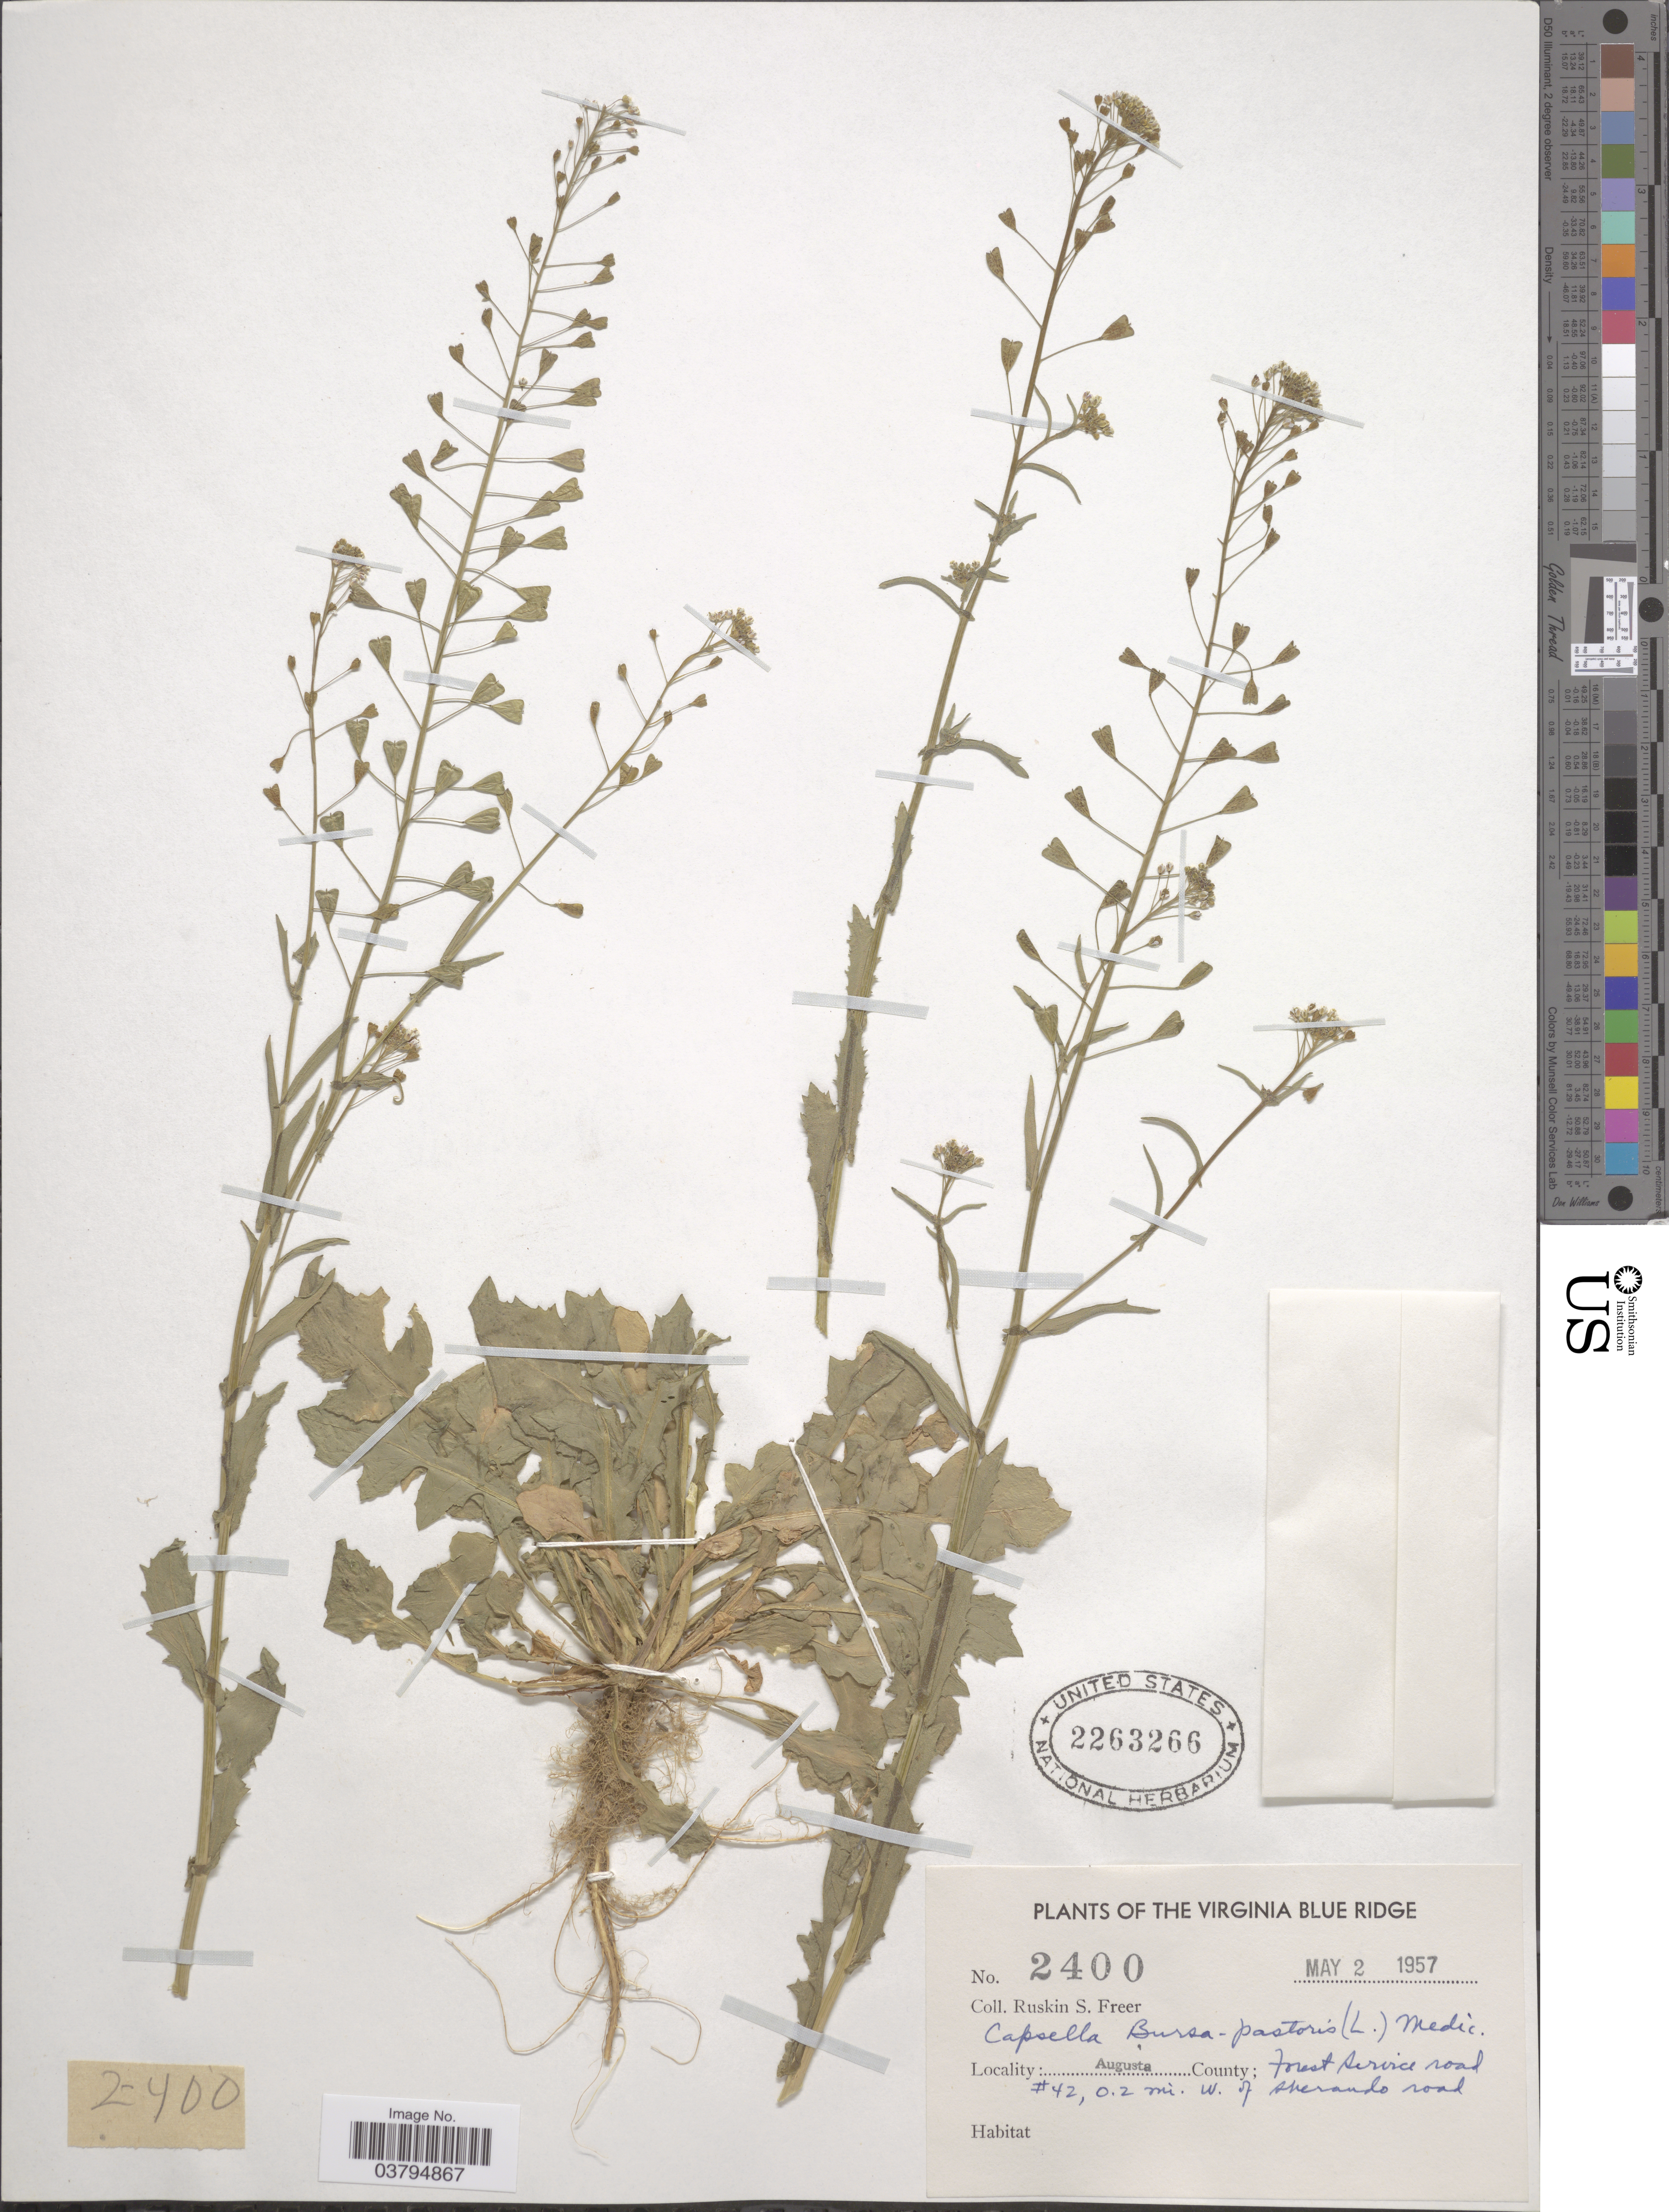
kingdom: Plantae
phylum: Tracheophyta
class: Magnoliopsida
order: Brassicales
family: Brassicaceae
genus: Capsella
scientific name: Capsella bursa-pastoris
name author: (L.) Medik.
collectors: R. Freer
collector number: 2400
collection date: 1957-05-02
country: United States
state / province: Virginia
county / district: Augusta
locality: The Virginia Blue Ridge. Augusta County; Forest service road #42, 0.2 mi. W. of Sherando road.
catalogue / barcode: US 2263266